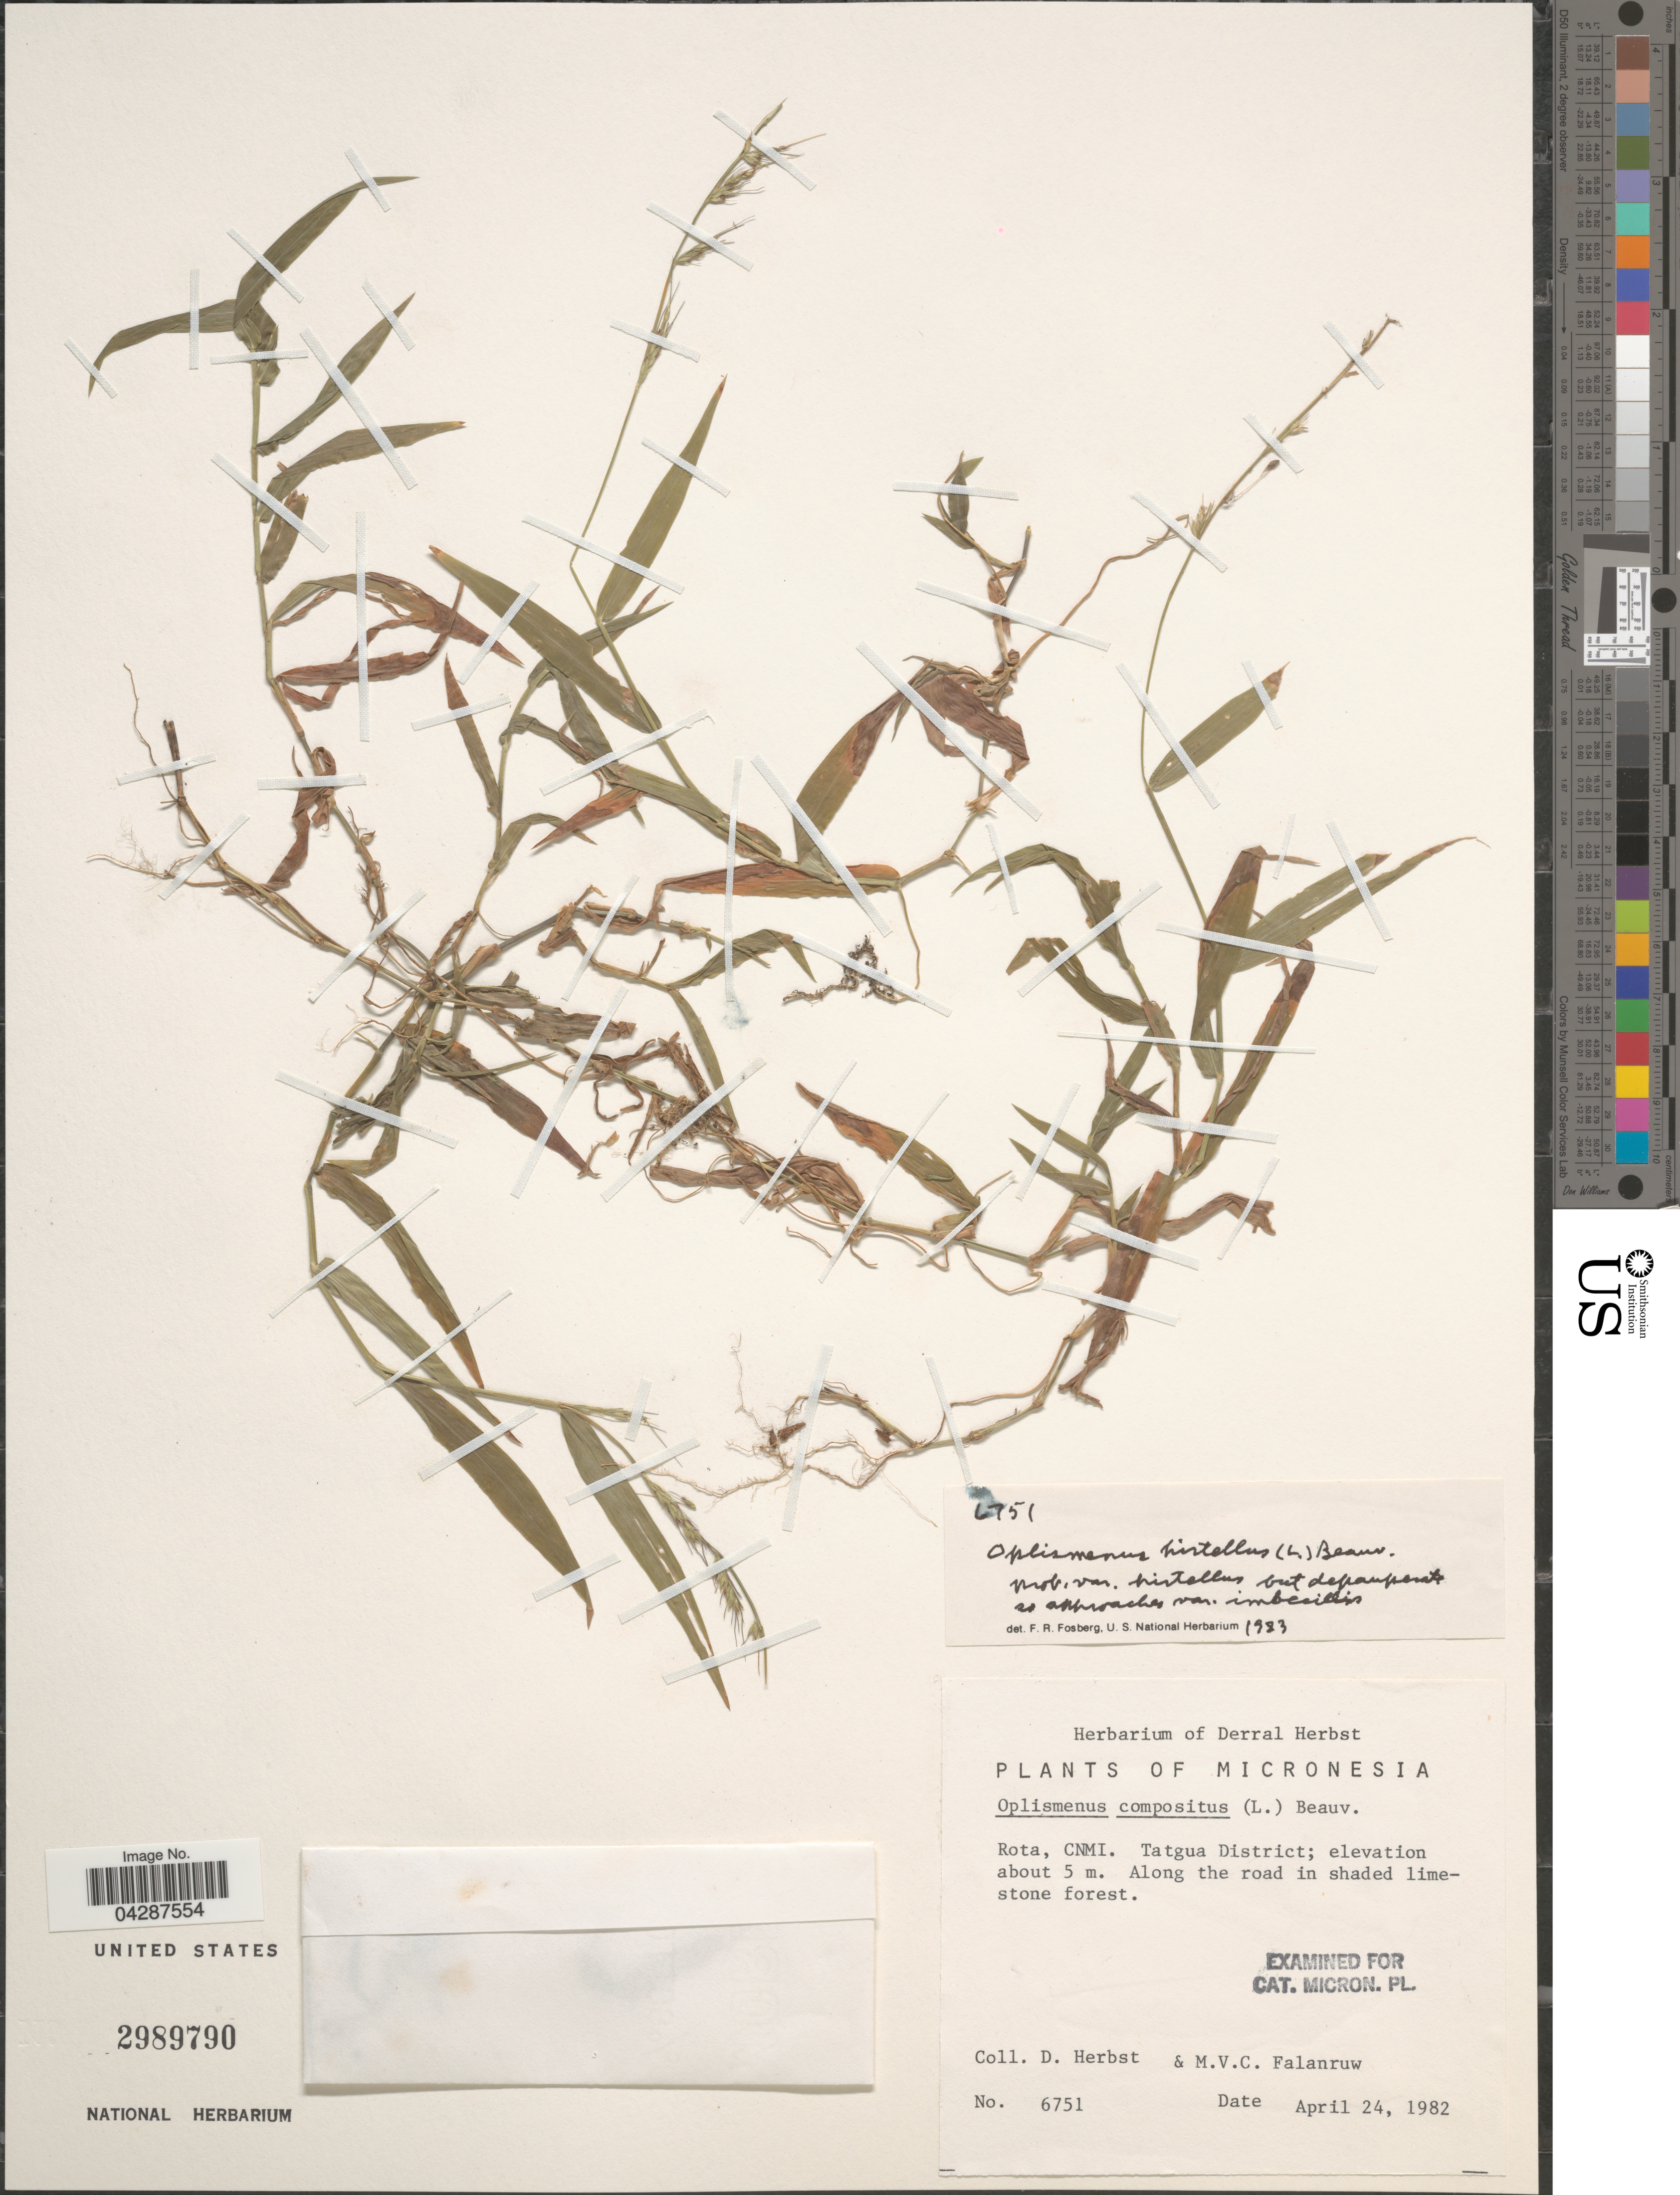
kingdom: Plantae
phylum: Tracheophyta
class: Liliopsida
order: Poales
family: Poaceae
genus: Oplismenus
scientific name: Oplismenus compositus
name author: (L.) P. Beauv.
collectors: D. Herbst & M. V. Falanruw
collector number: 6751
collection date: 1982-04-24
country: Northern Mariana Islands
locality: Micronesia. Rota, CNMI. Tatgua District.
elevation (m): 5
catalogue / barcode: US 2989790